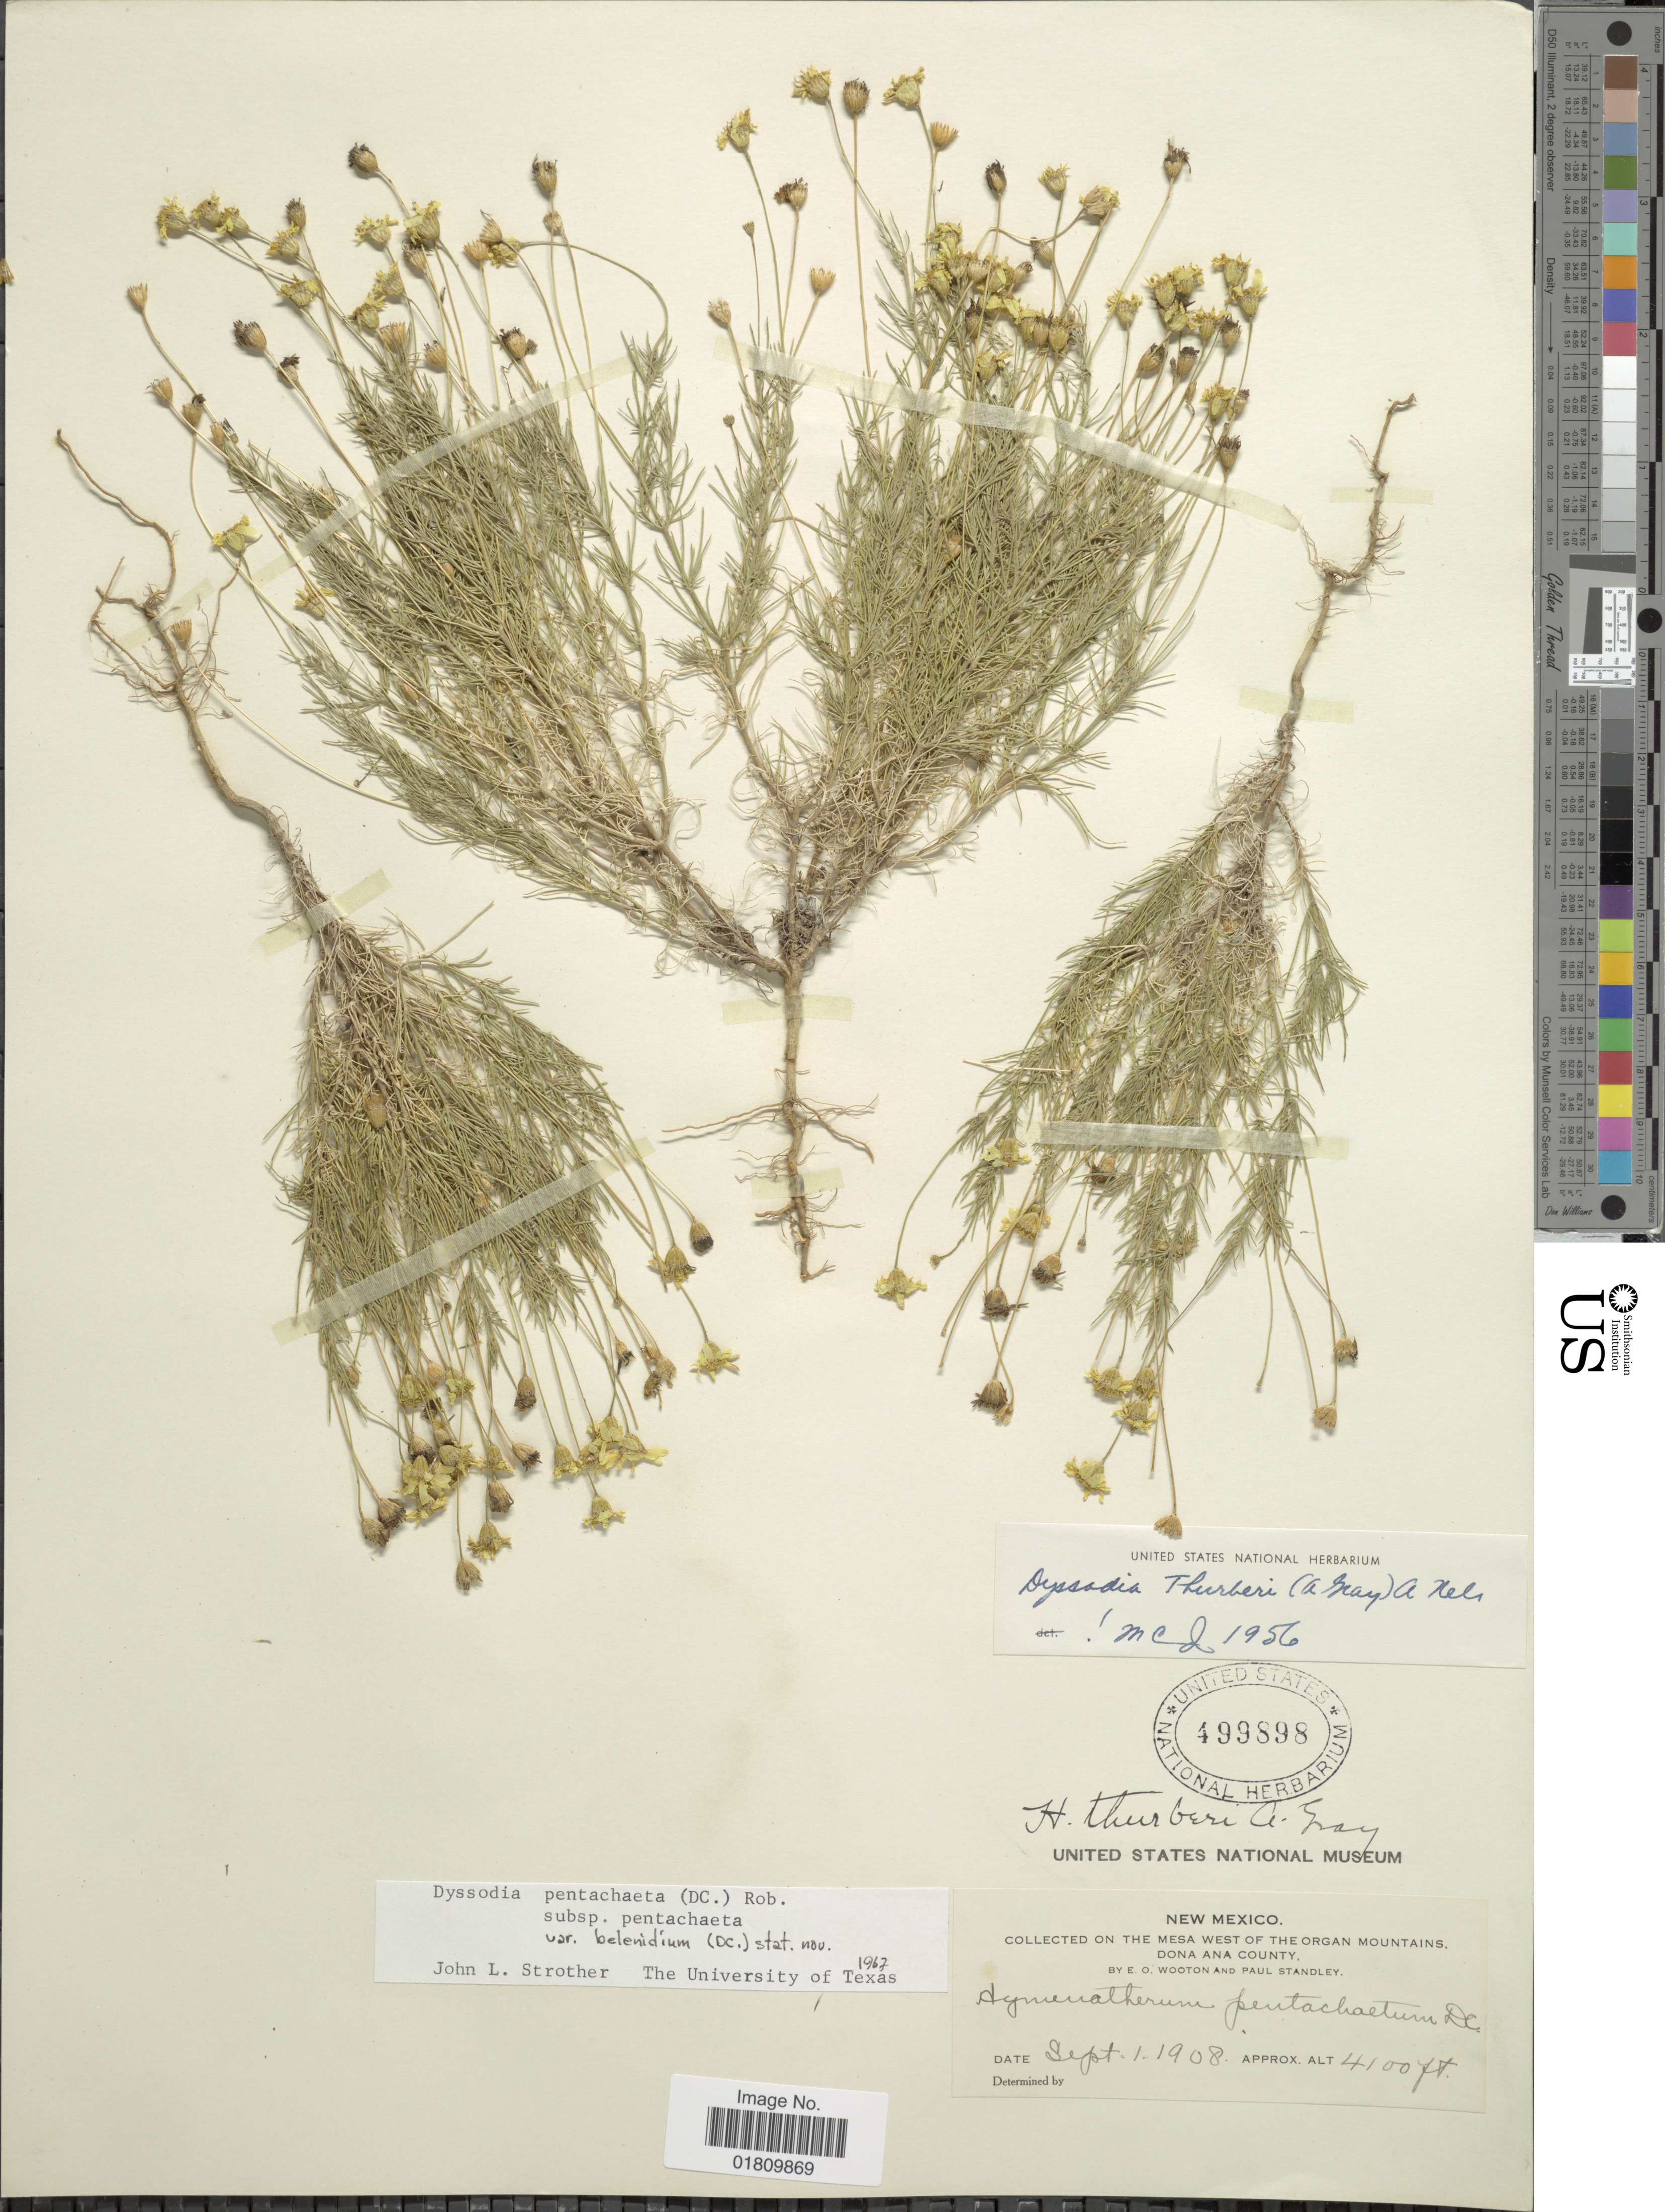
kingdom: Plantae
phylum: Tracheophyta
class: Magnoliopsida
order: Asterales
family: Asteraceae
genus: Thymophylla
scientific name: Thymophylla pentachaeta var. belenidium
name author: (DC.) Strother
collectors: E. O. Wooton & P. C. Standley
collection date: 1908-09-01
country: United States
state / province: New Mexico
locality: On the Mesa West of the Organ Mountains, Dona Ana County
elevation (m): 1250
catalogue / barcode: US 499898